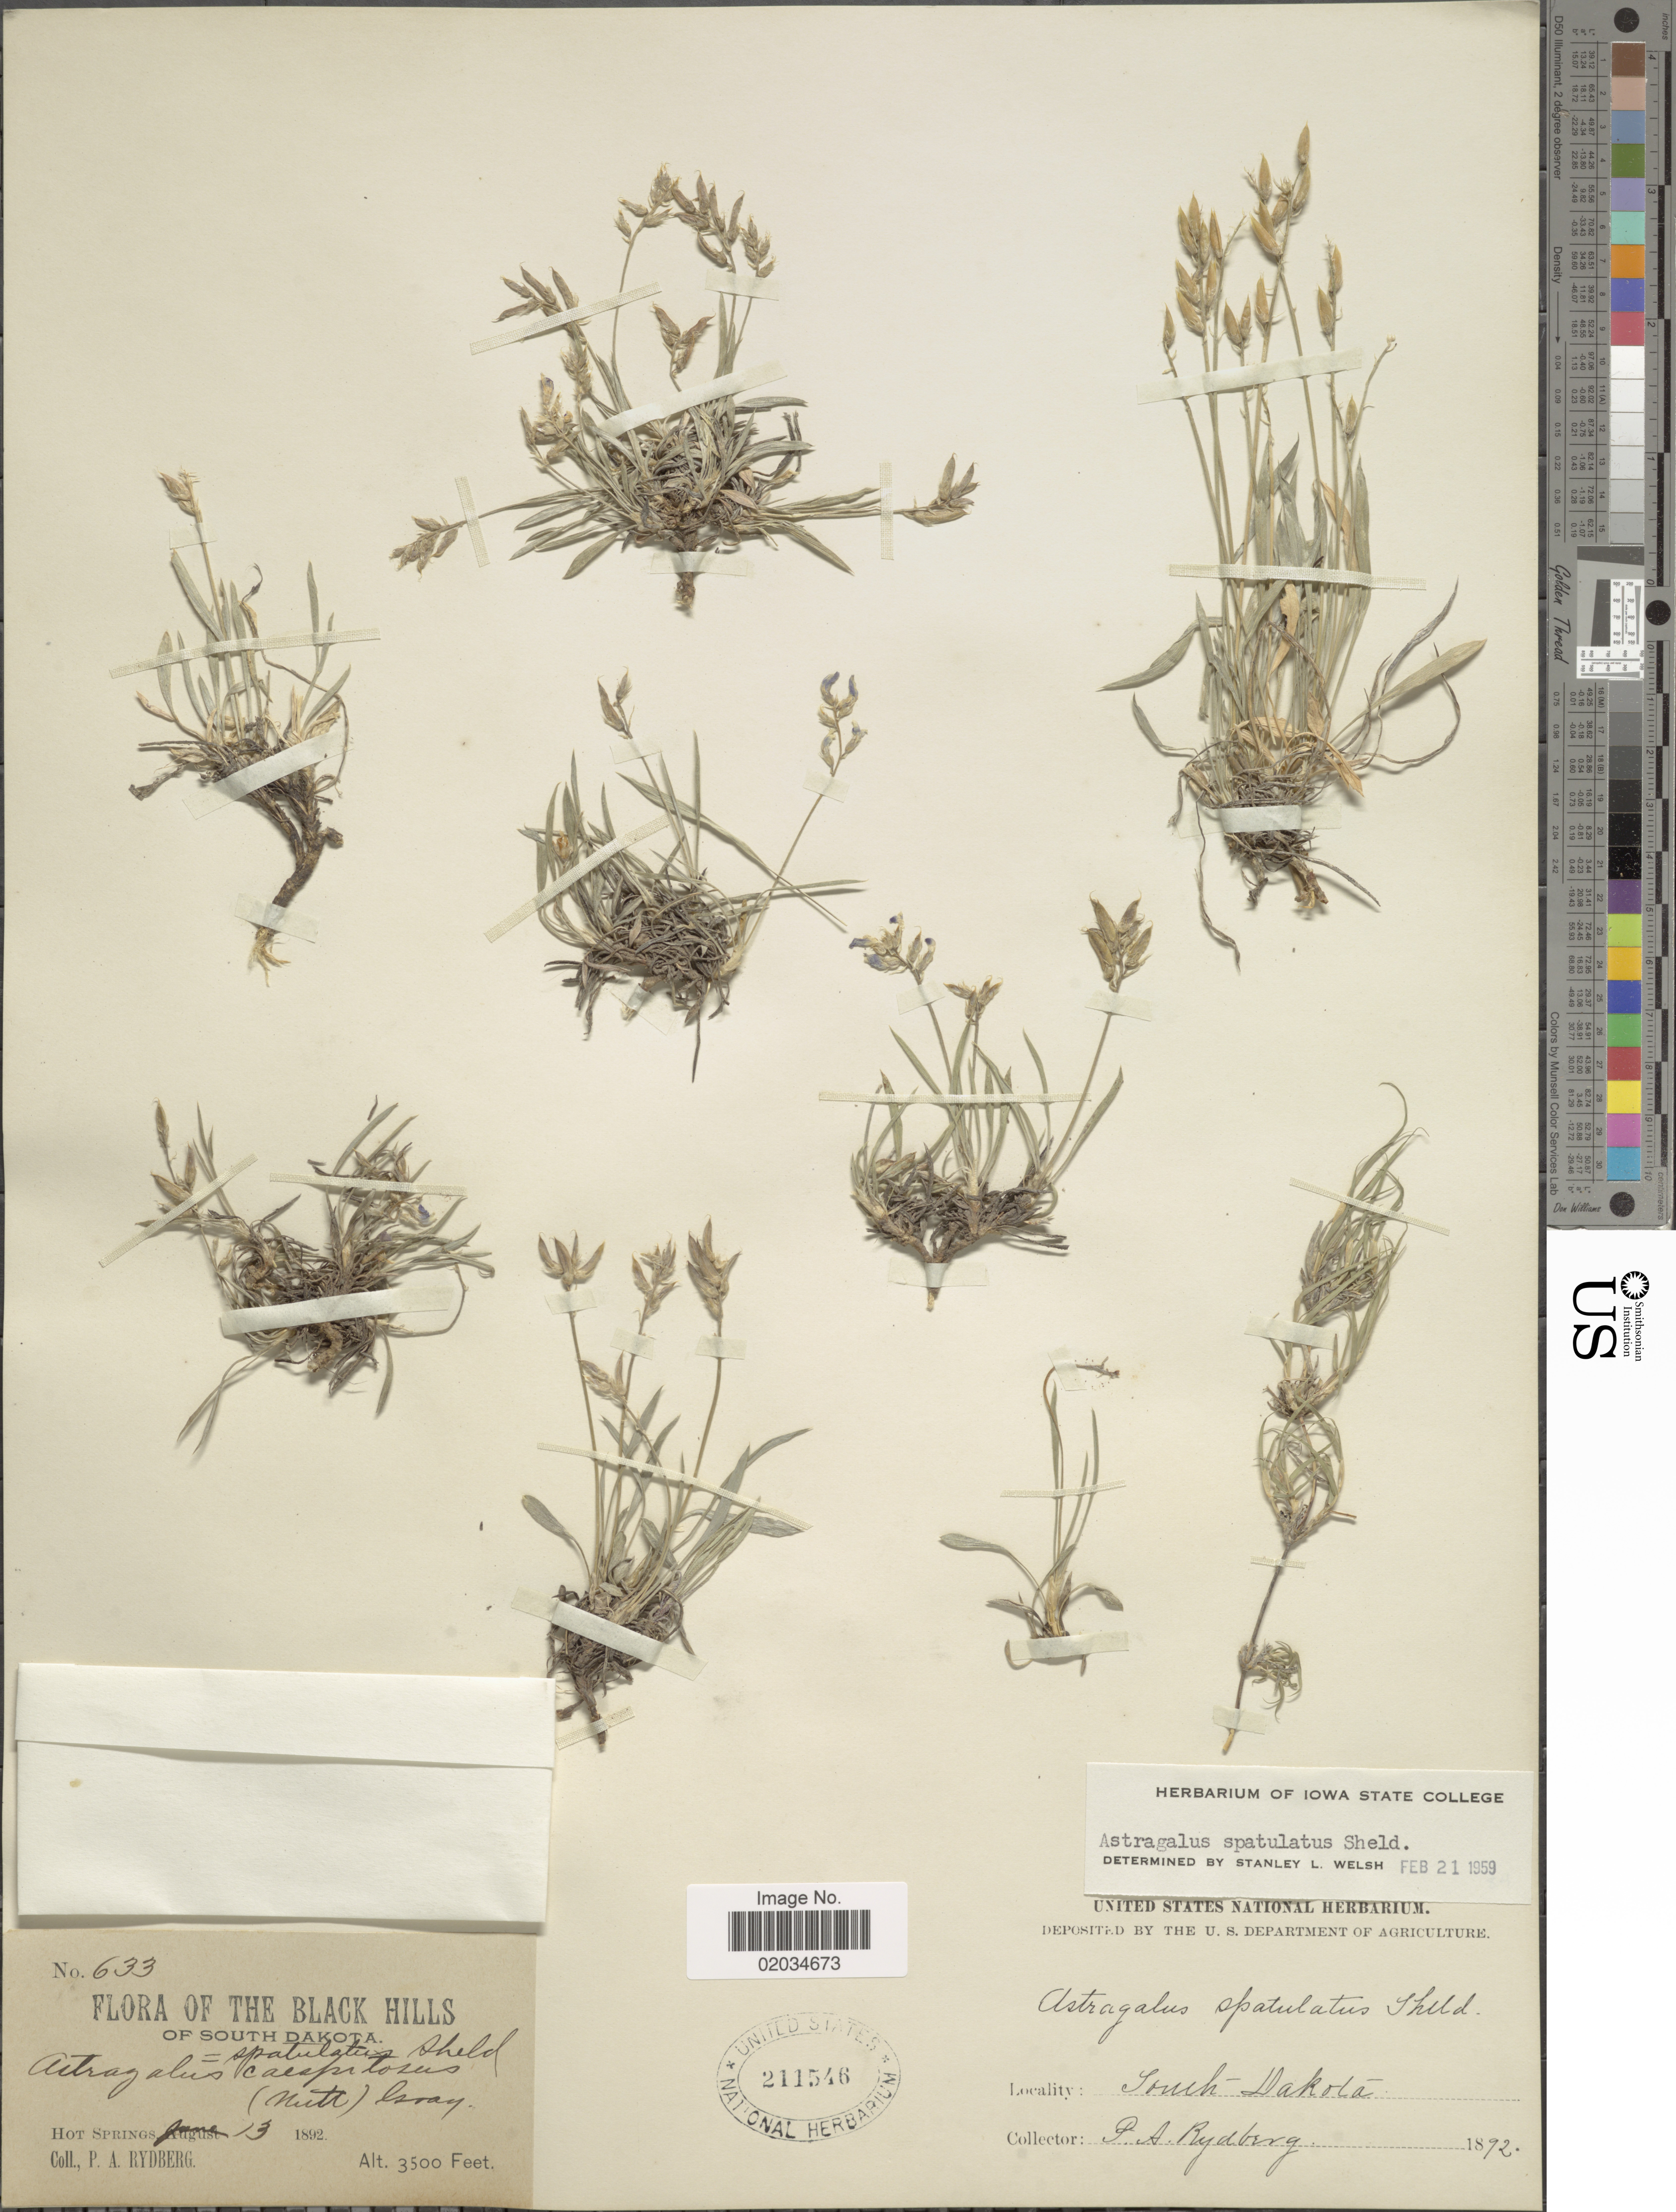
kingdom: Plantae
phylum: Tracheophyta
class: Magnoliopsida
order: Fabales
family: Fabaceae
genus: Astragalus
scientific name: Astragalus spatulatus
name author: E. Sheld.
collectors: P. A. Rydberg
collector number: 633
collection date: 1892-06-13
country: United States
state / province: South Dakota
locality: Black Hills. Hot Springs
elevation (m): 1067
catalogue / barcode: US 211546